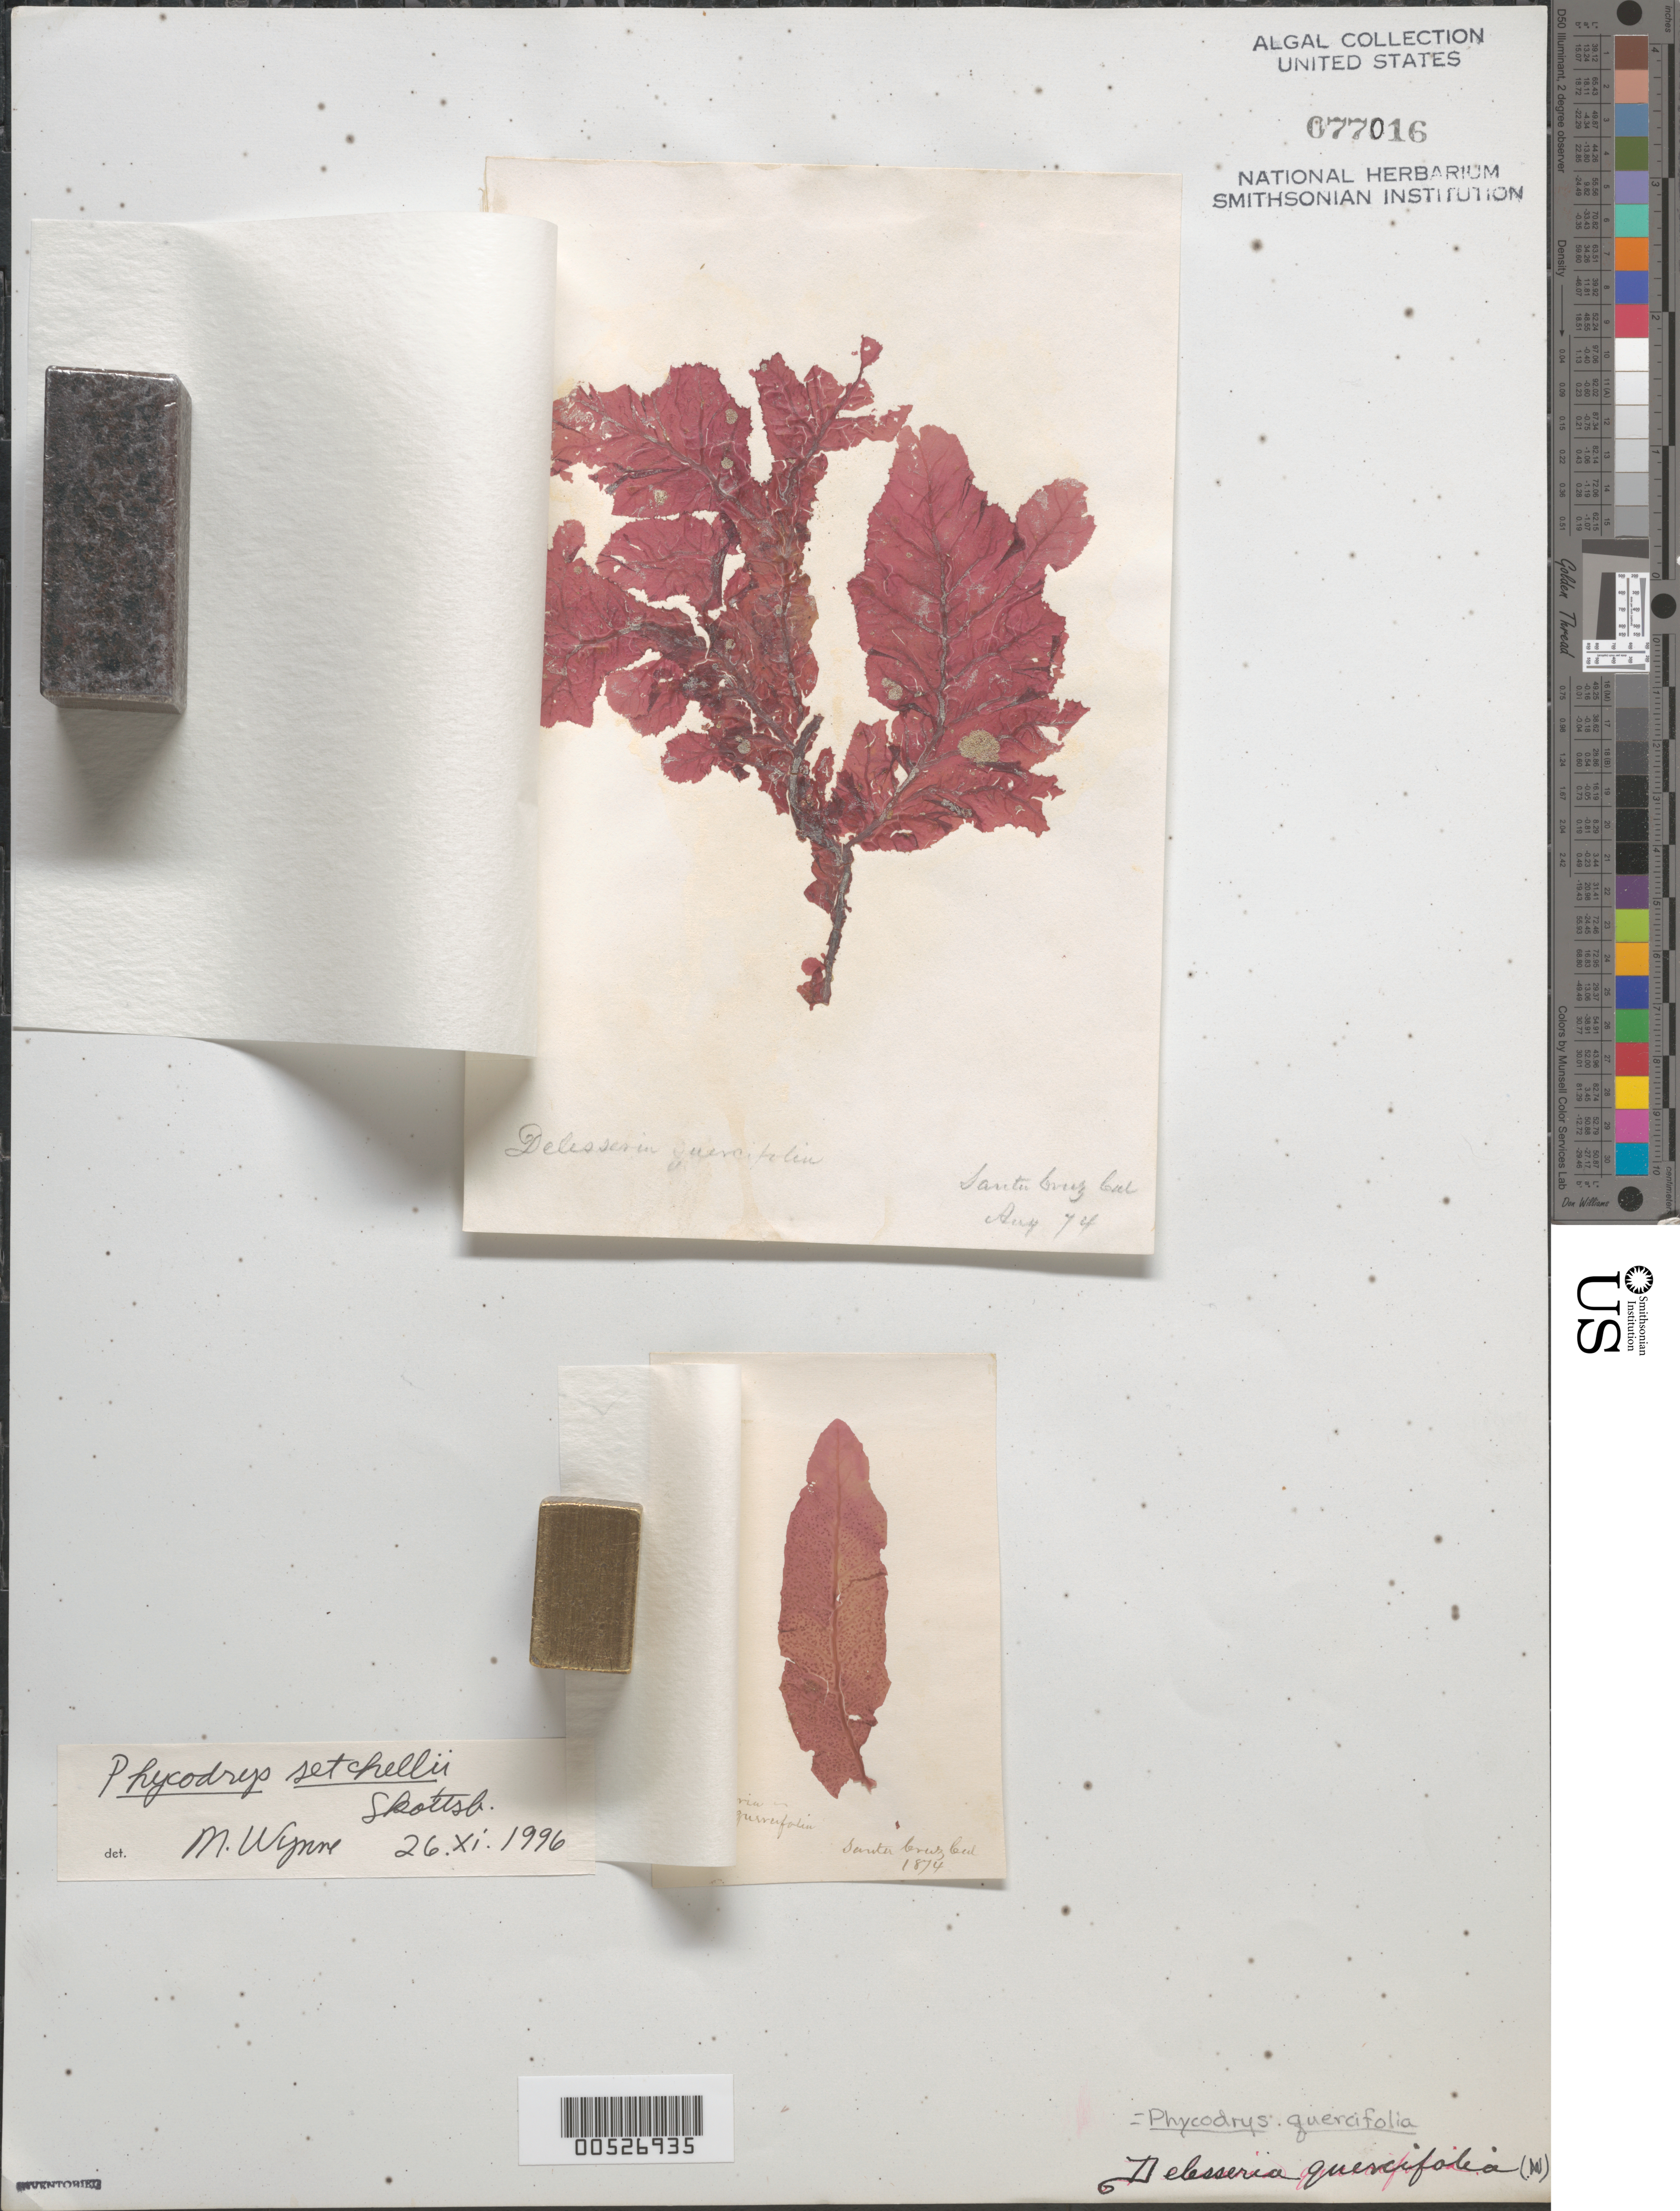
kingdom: Plantae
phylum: Rhodophyta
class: Florideophyceae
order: Ceramiales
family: Delesseriaceae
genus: Phycodrys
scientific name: Phycodrys setchellii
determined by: Wynne, M. J.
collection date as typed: Aug 1874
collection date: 1874-08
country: United States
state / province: California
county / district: Santa Cruz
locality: Santa Cruz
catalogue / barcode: US 77016